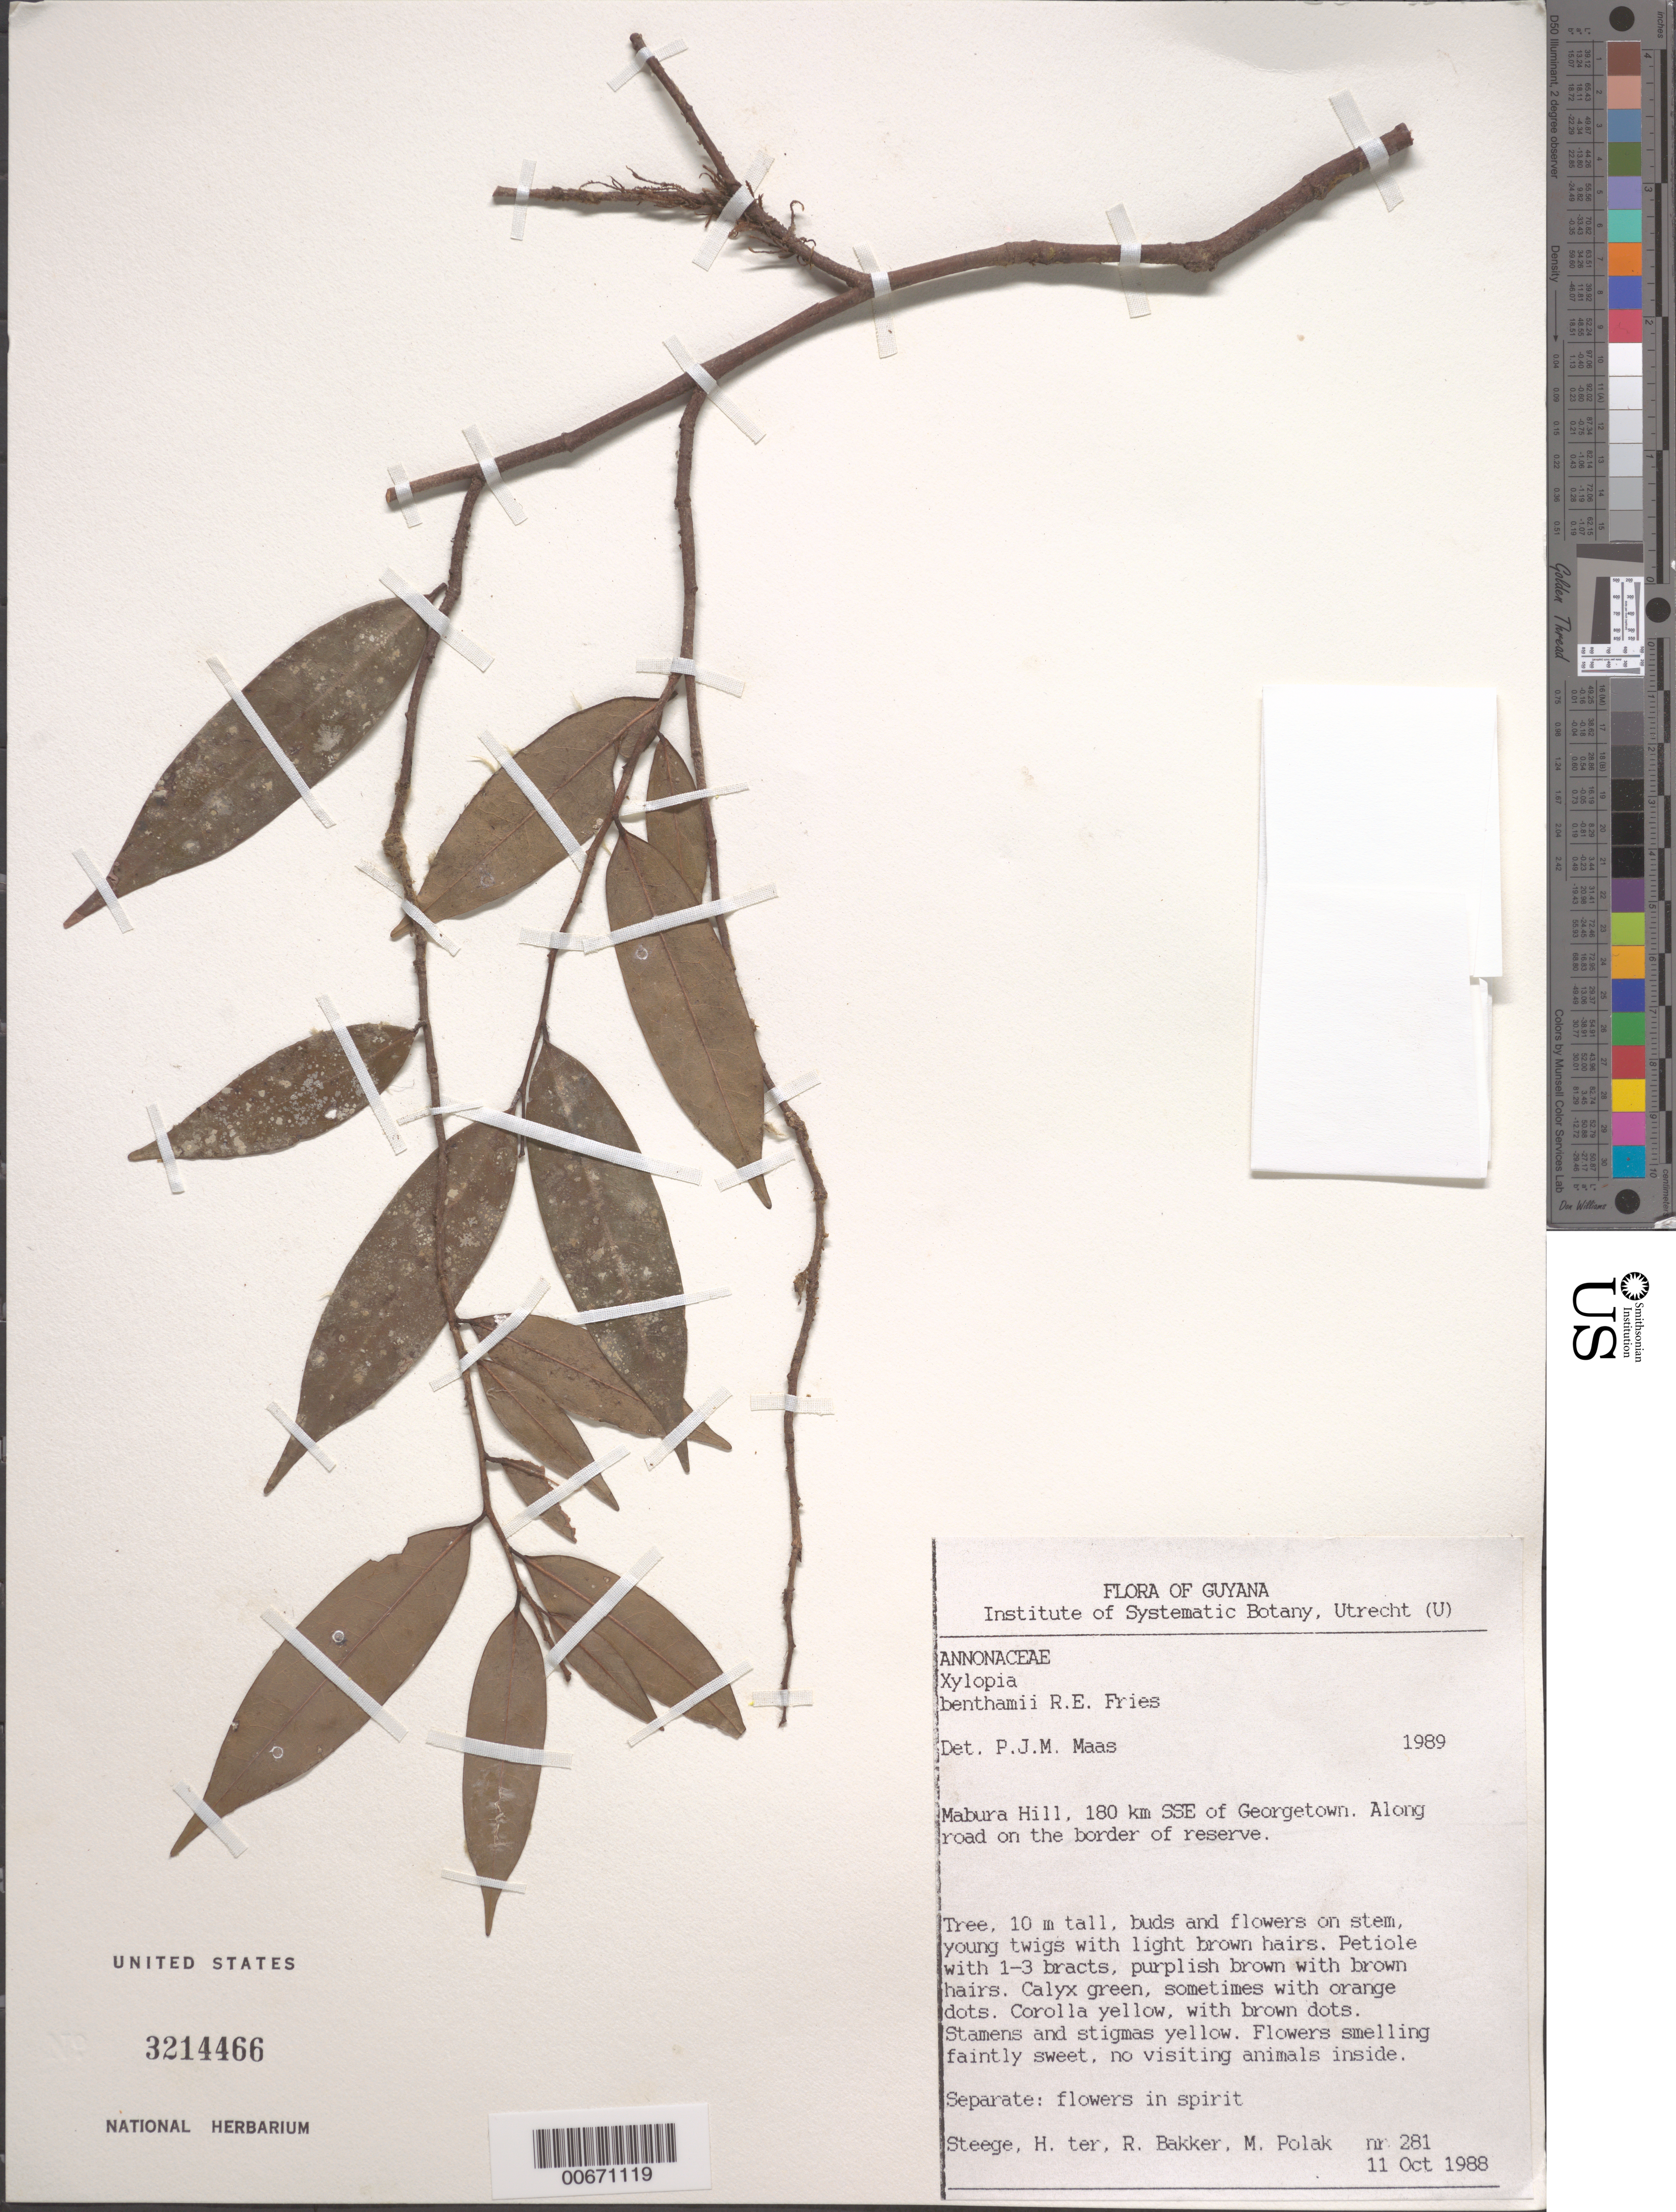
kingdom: Plantae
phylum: Tracheophyta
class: Magnoliopsida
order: Magnoliales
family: Annonaceae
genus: Xylopia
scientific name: Xylopia benthamii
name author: R.E. Fr.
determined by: Maas, Paul J. M.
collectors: H. ter Steege, J. Potters & W. Ursem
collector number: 281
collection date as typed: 11-Oct-88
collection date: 1988-10-11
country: Guyana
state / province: U. Demerara-Berbice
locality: Mabura Hill, 180 km SSE of Georgetown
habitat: Along road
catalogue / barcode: US 3214466